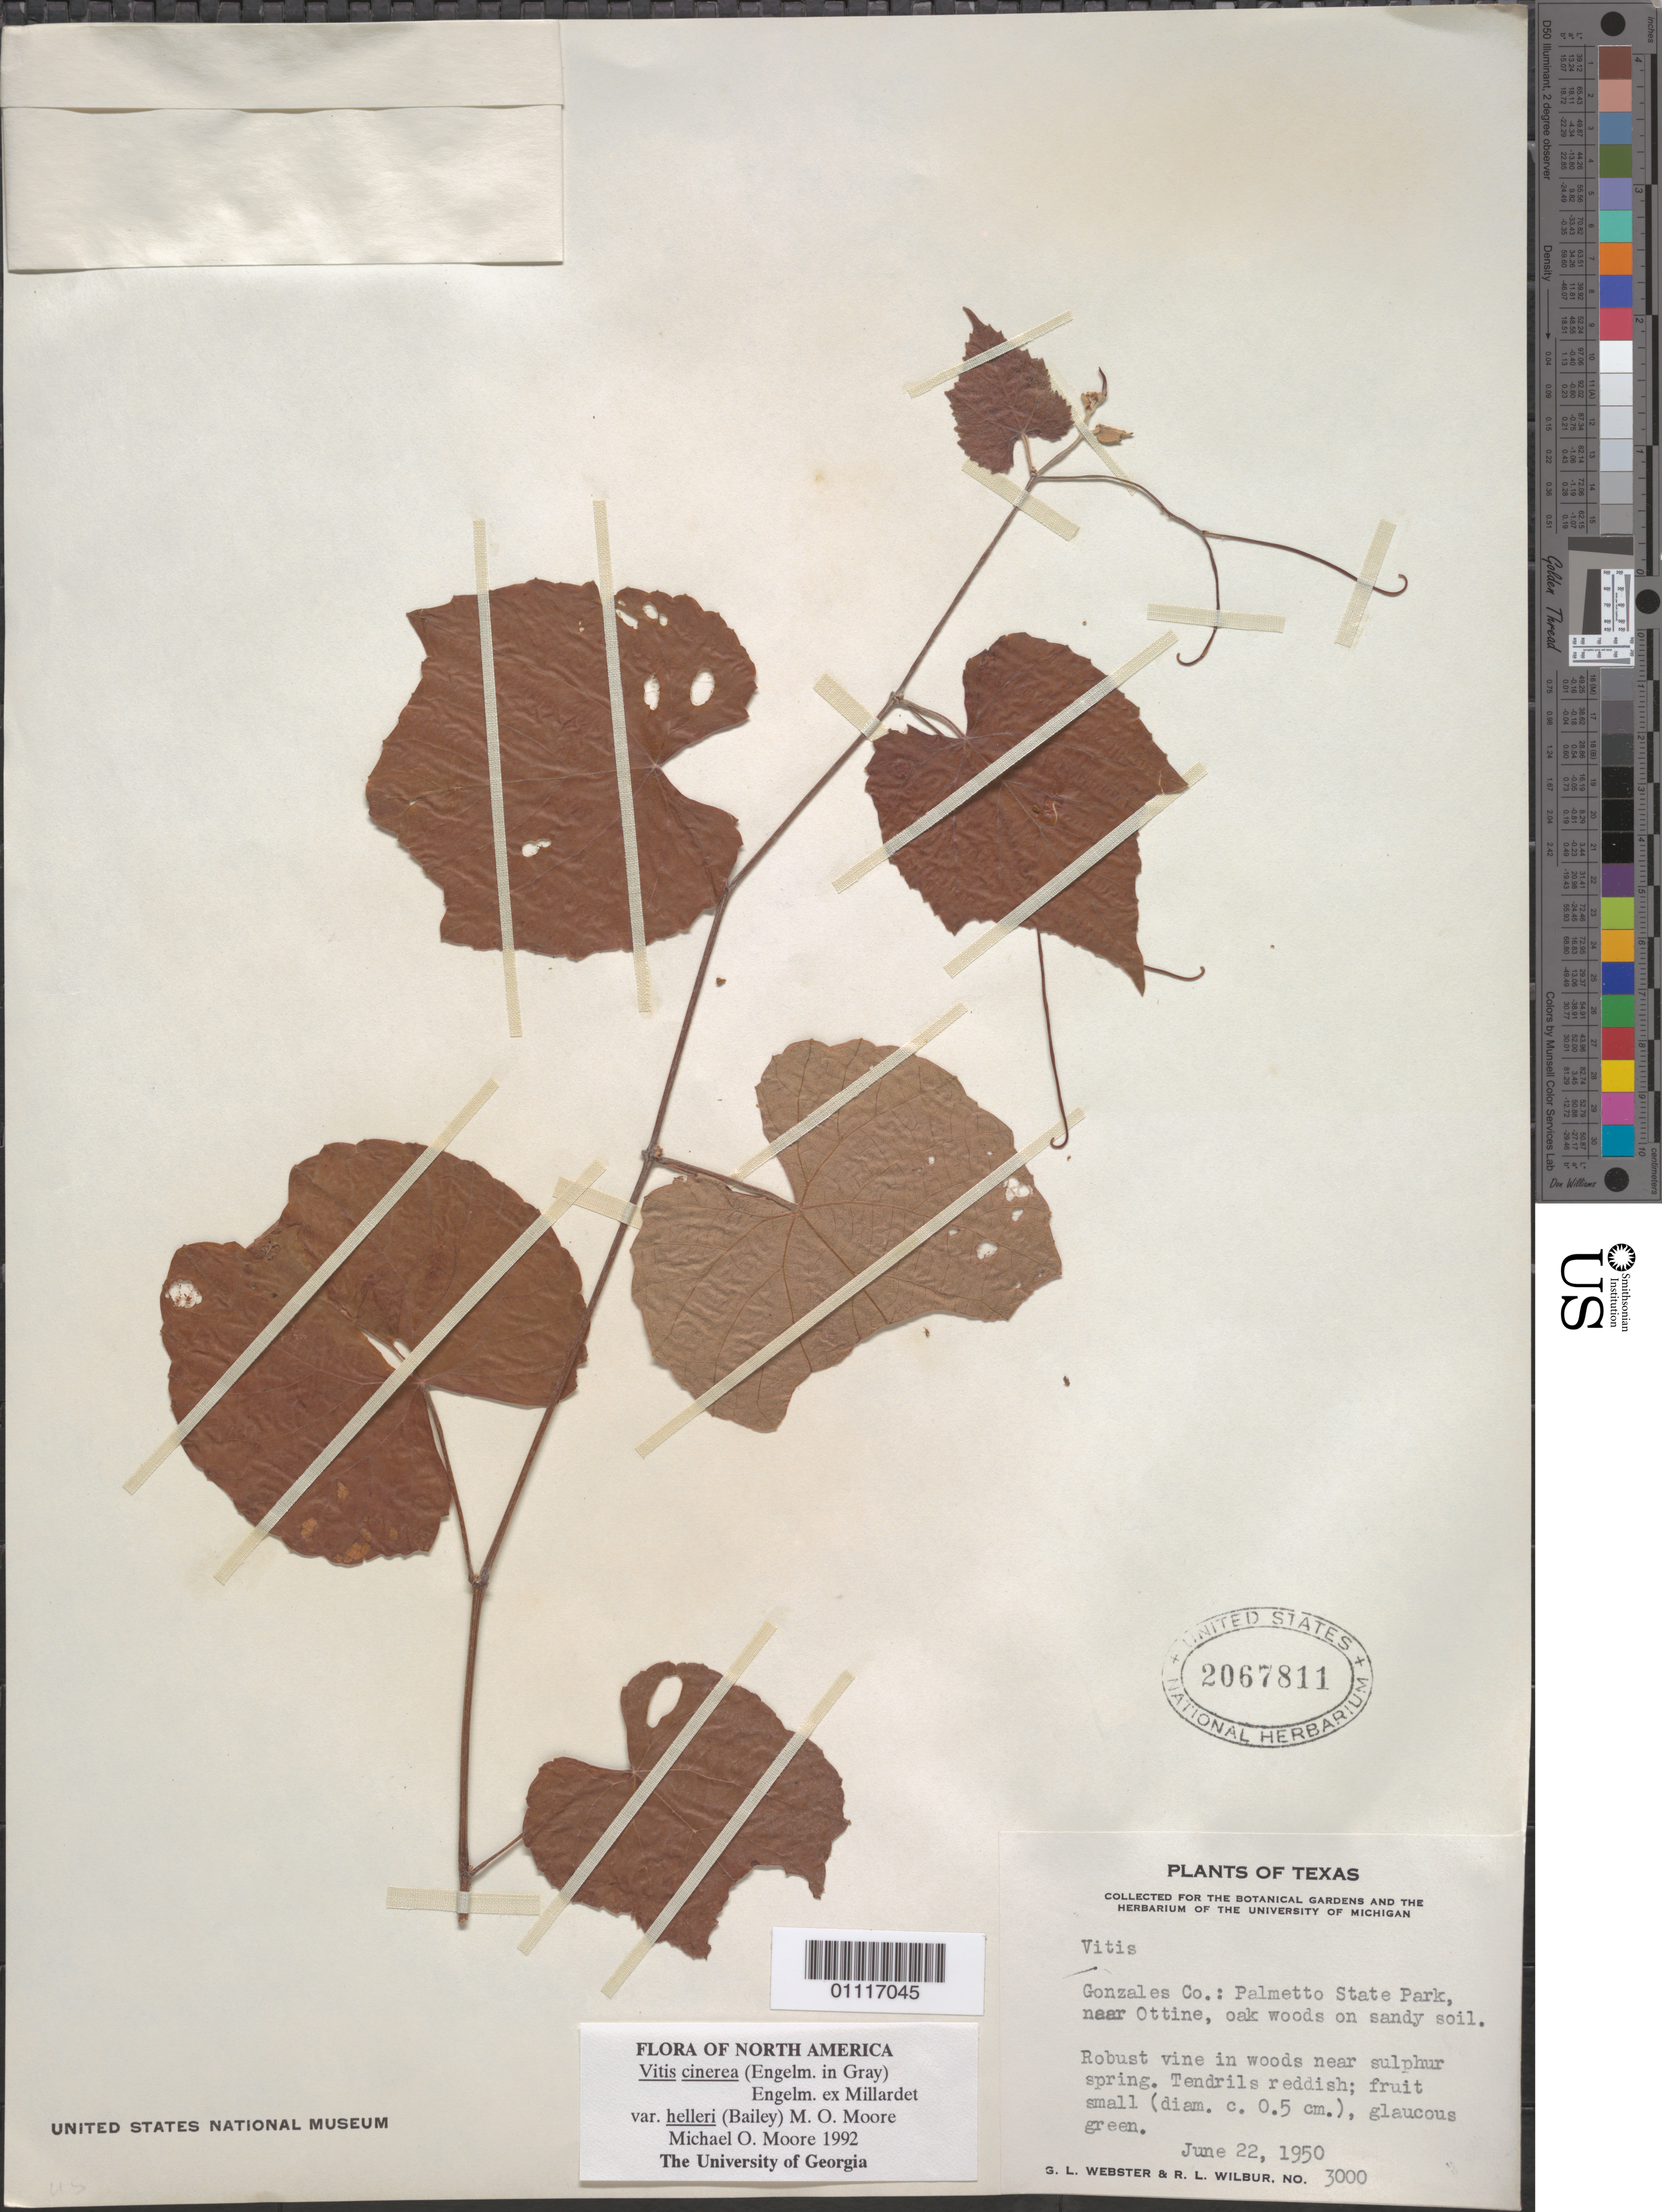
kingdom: Plantae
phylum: Tracheophyta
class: Magnoliopsida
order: Vitales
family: Vitaceae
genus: Vitis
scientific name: Vitis cinerea var. helleri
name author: (L.H. Bailey) M.O. Moore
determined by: Moore, M. O.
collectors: G. L. Webster & R. L. Wilbur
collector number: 3000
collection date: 1950-06-22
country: United States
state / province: Texas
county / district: Gonzales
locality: Palmetto State Park, near Ottine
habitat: oak woods on sandy soil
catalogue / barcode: US 2067811